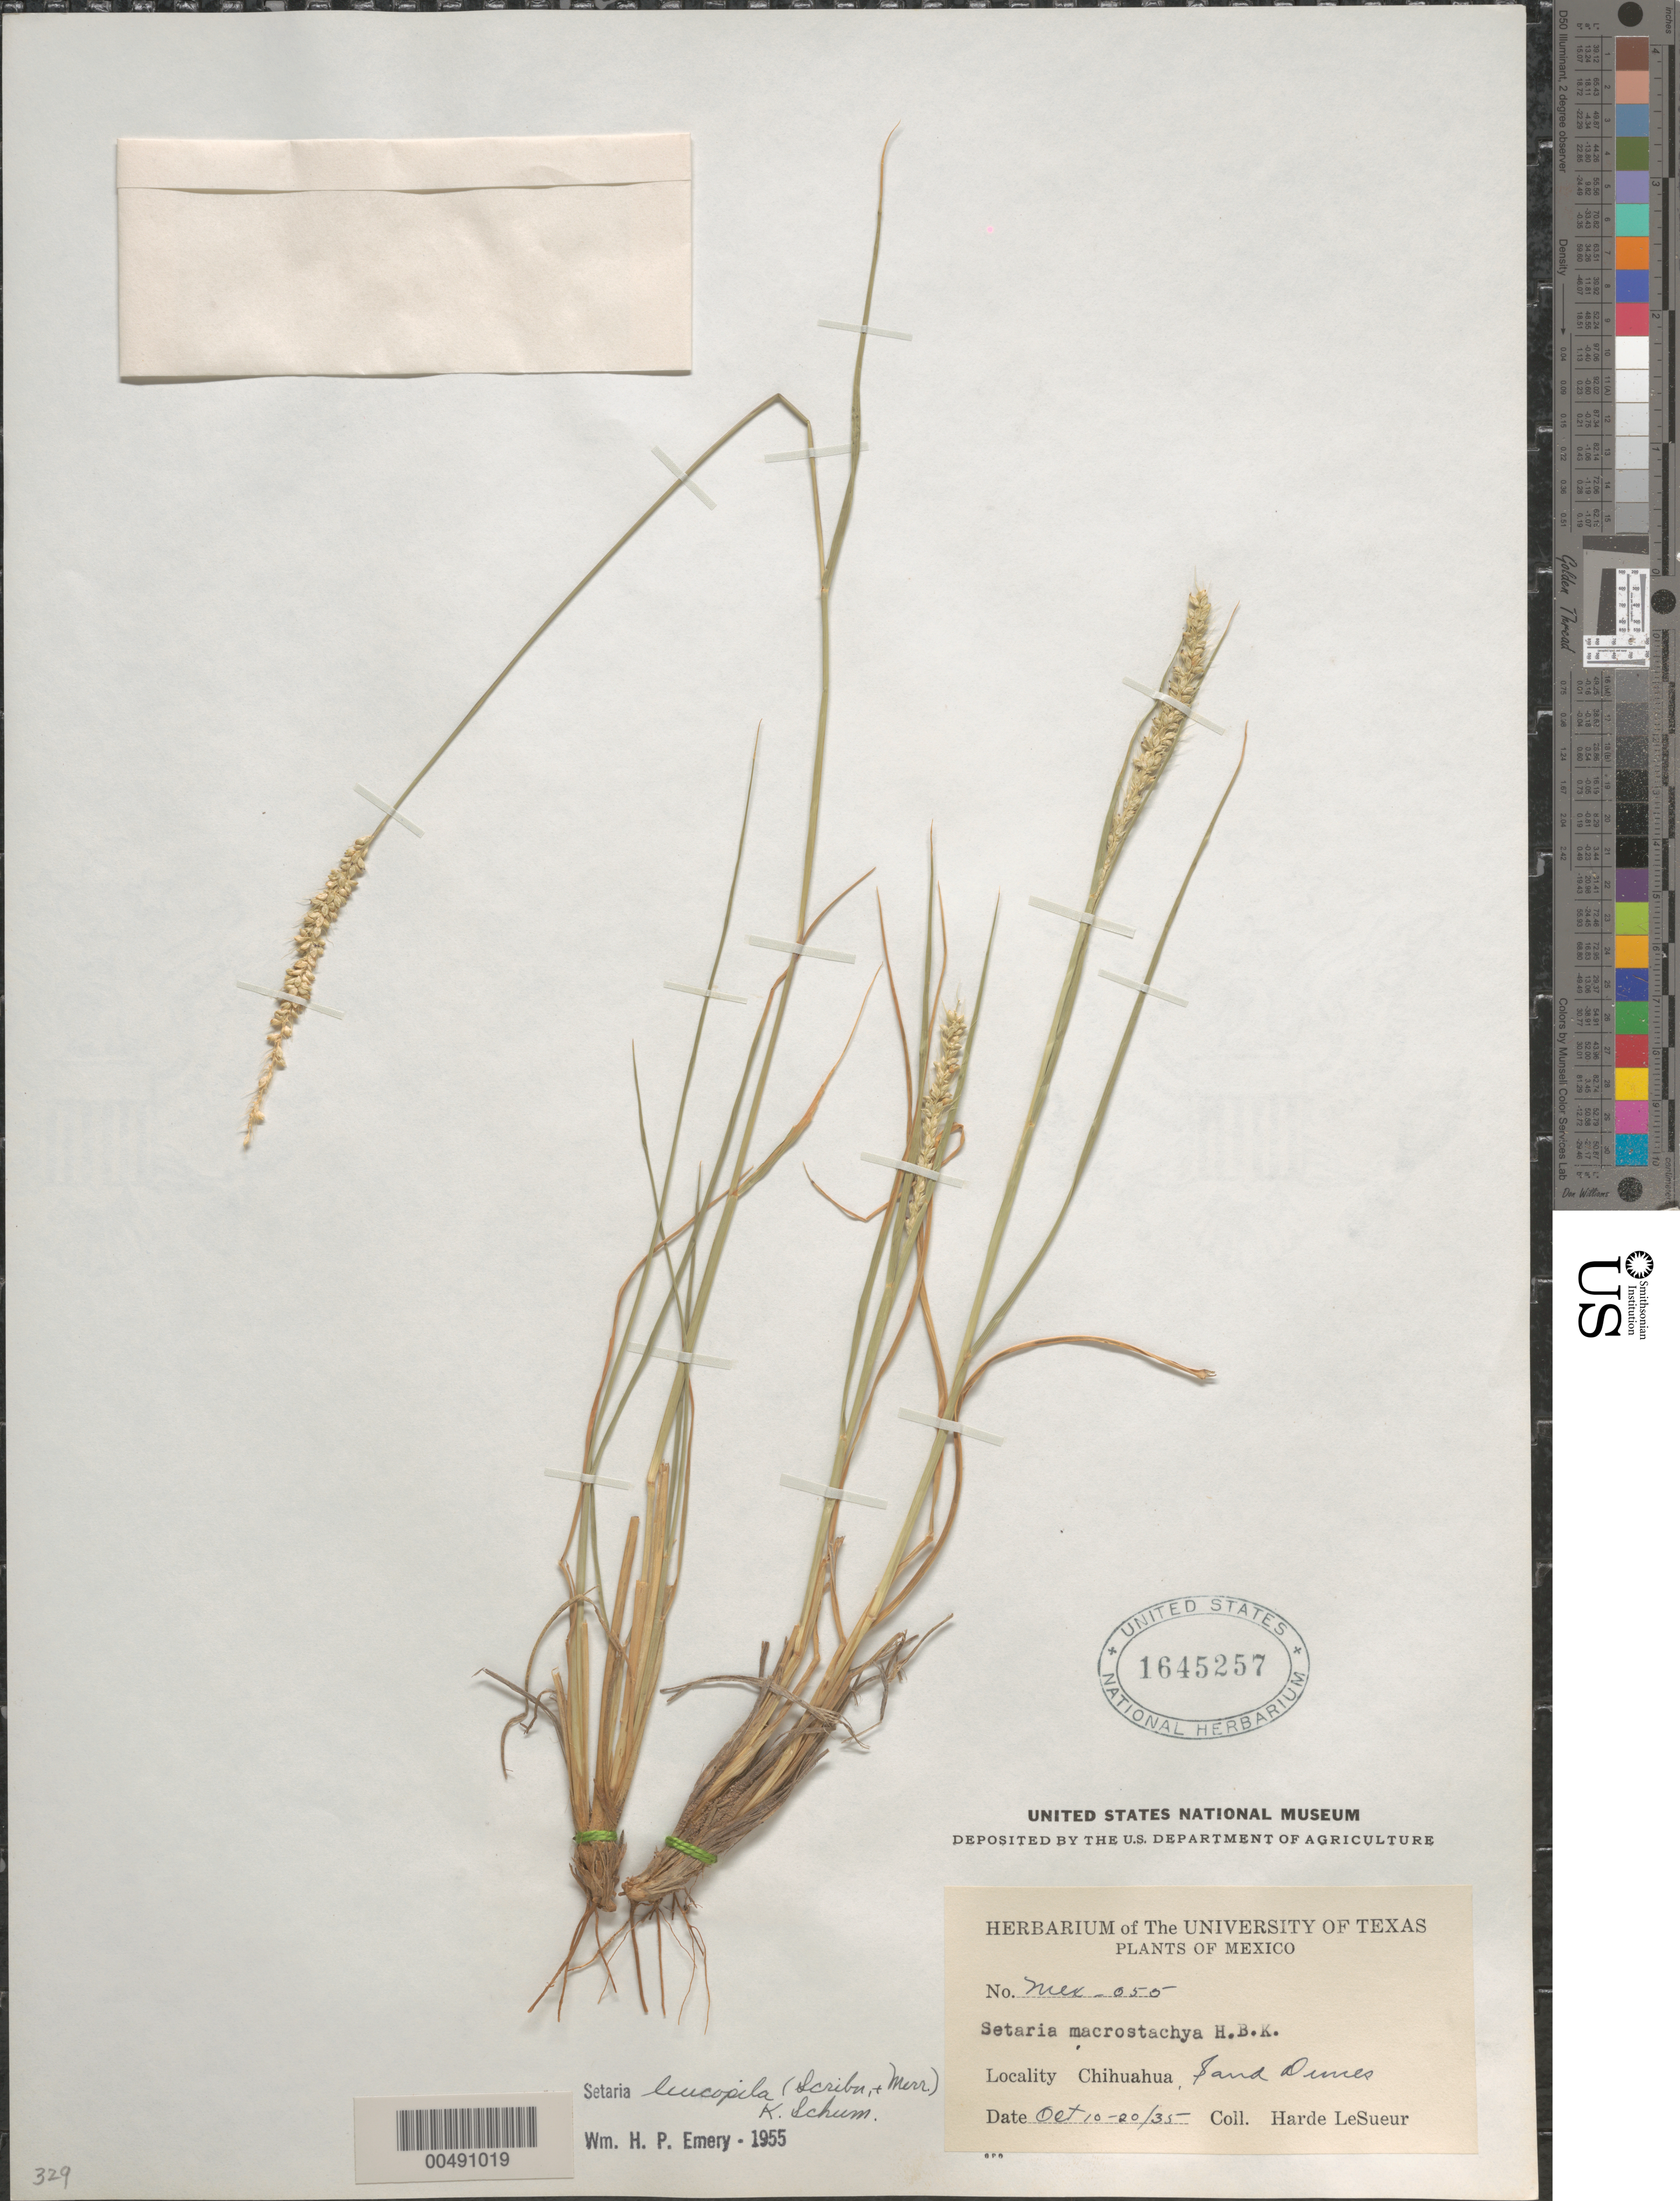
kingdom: Plantae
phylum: Tracheophyta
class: Liliopsida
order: Poales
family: Poaceae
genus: Setaria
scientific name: Setaria leucopila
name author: (Scribn. & Merr.) K. Schum.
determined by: Emery, W. H. P.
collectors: D. H. LeSueur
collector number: Mex-055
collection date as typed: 10 Oct 1935 to 20 Oct 1935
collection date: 1935-10-10/1935-10-20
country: Mexico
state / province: Chihuahua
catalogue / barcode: US 1645257